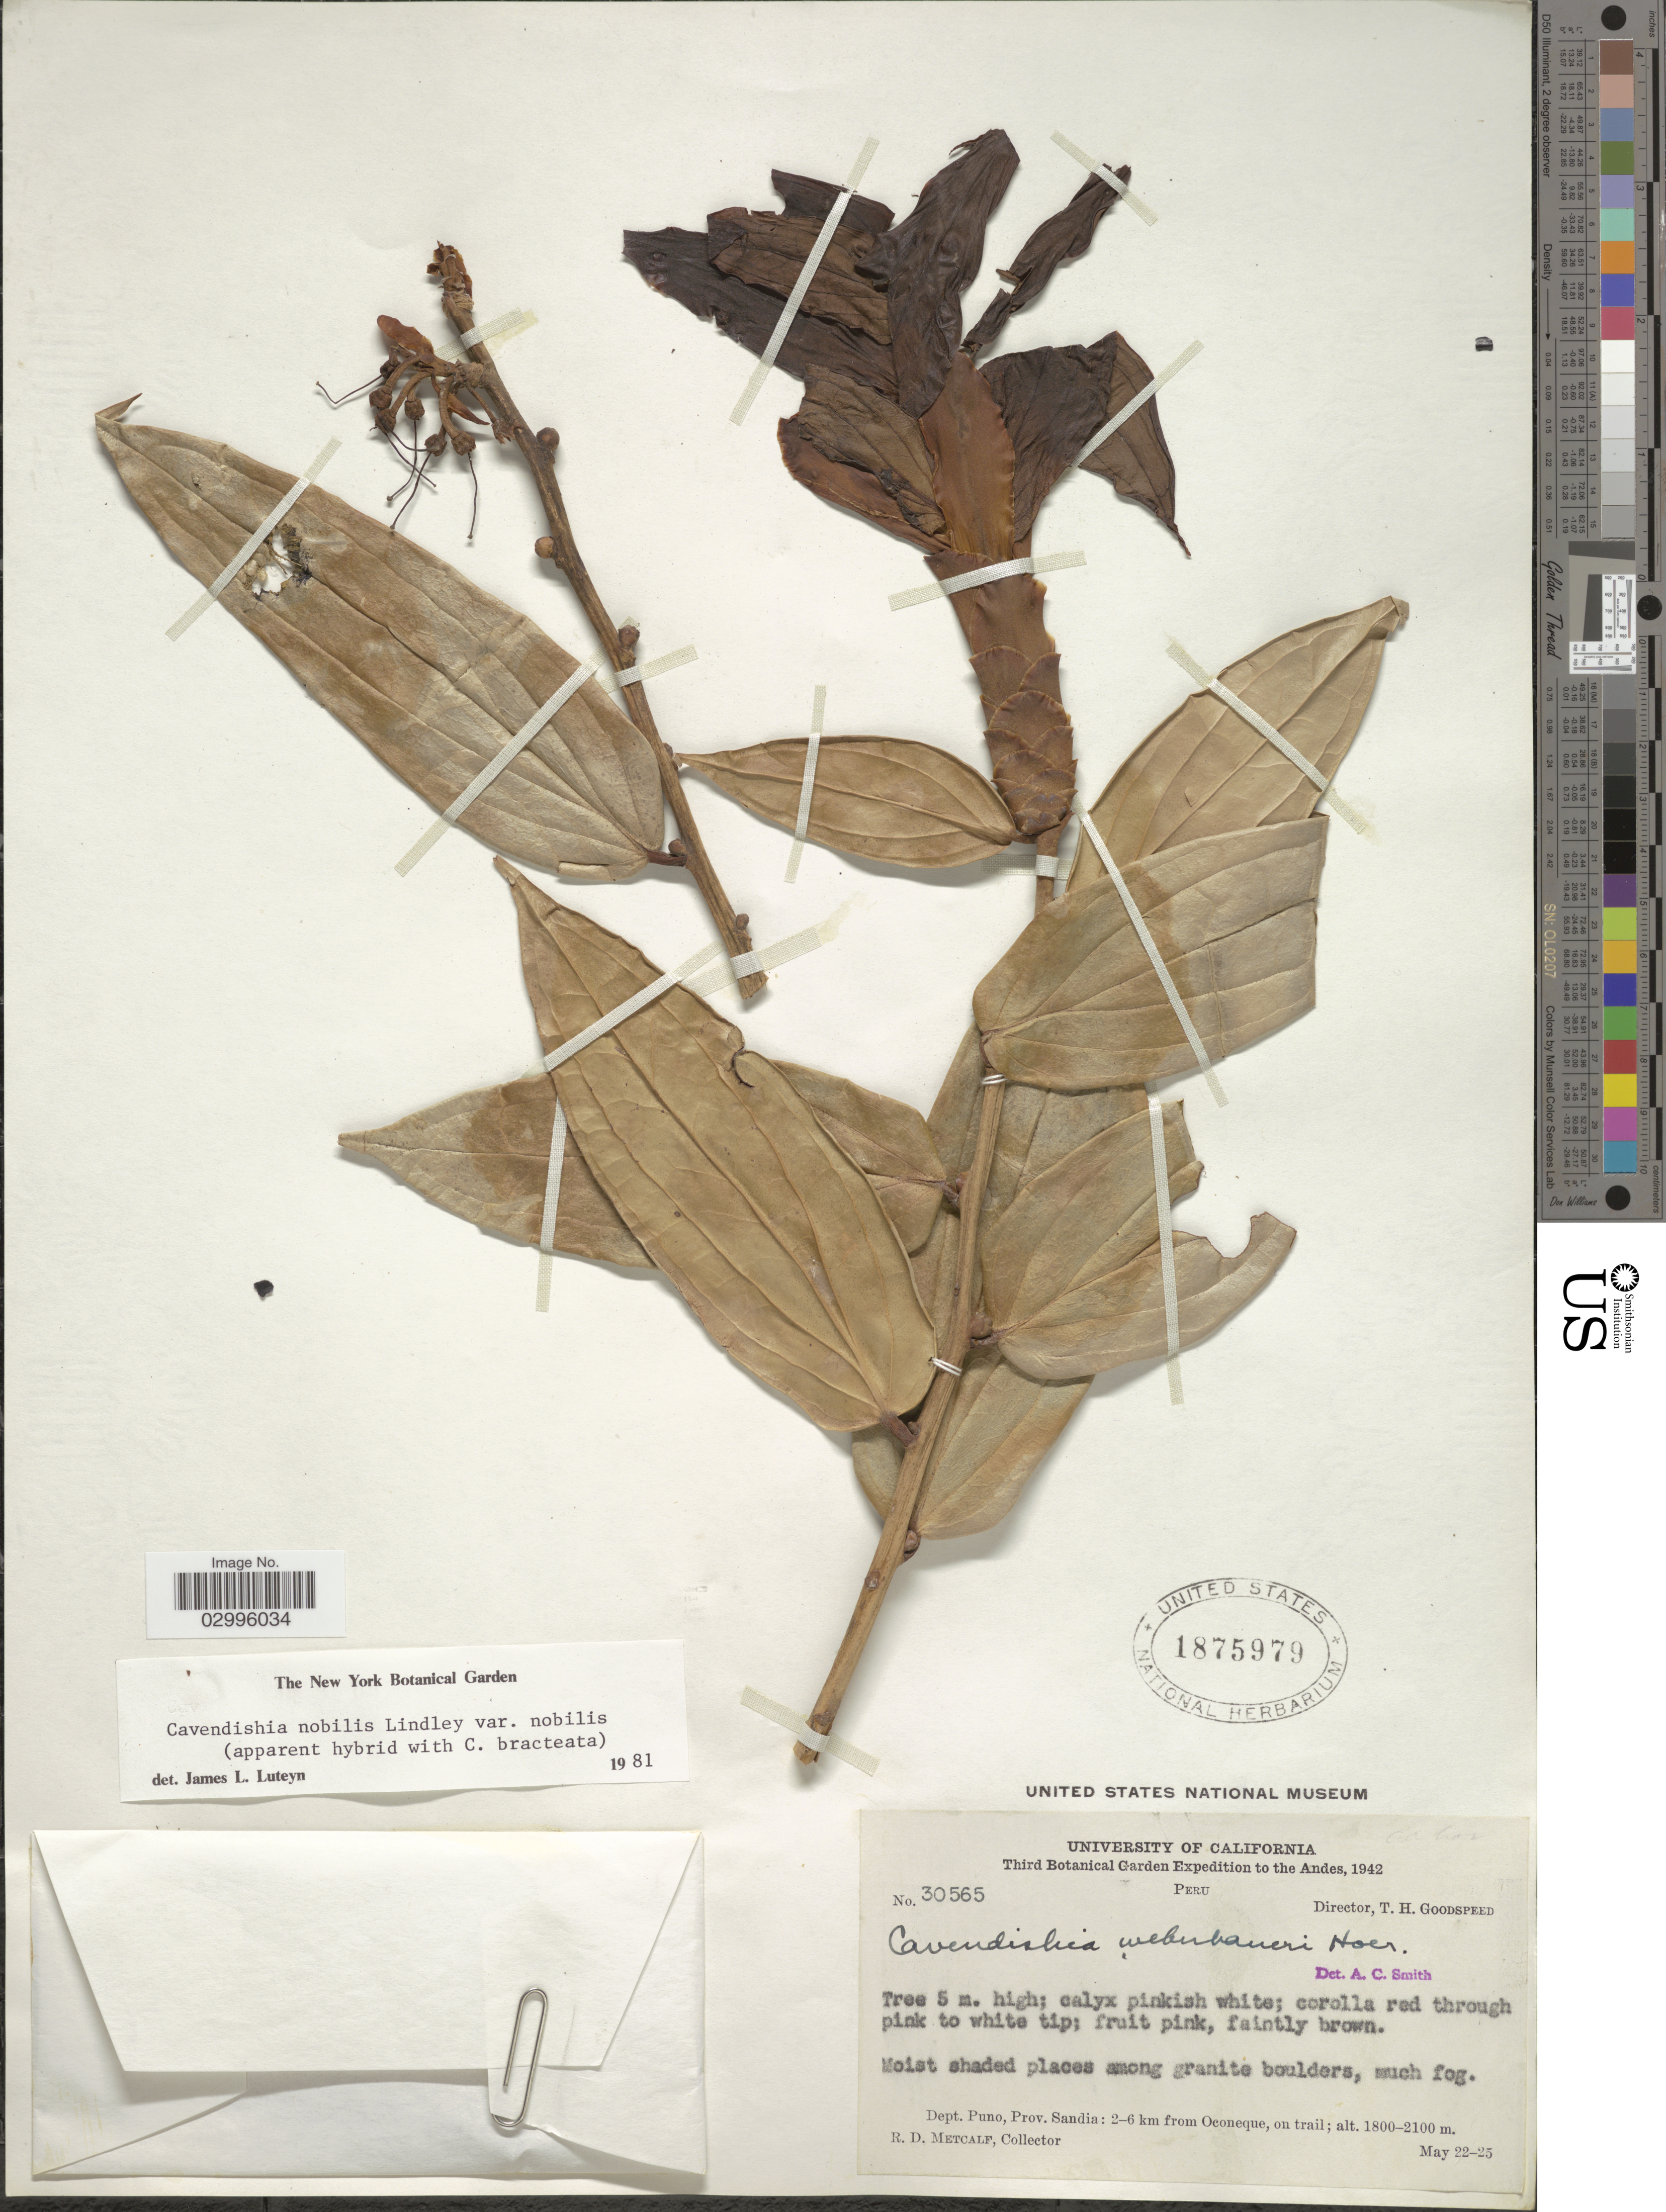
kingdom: Plantae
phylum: Tracheophyta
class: Magnoliopsida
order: Ericales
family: Ericaceae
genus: Cavendishia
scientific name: Cavendishia nobilis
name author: (Benth.) Lindl.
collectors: R. D. Metcalf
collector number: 30565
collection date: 1942-05-22/1942-05-25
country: Peru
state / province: Puno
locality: Dept. Puno, Prov. Sandia: 2-6 km from Oconeque, on trail.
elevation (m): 1800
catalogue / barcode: US 1875979